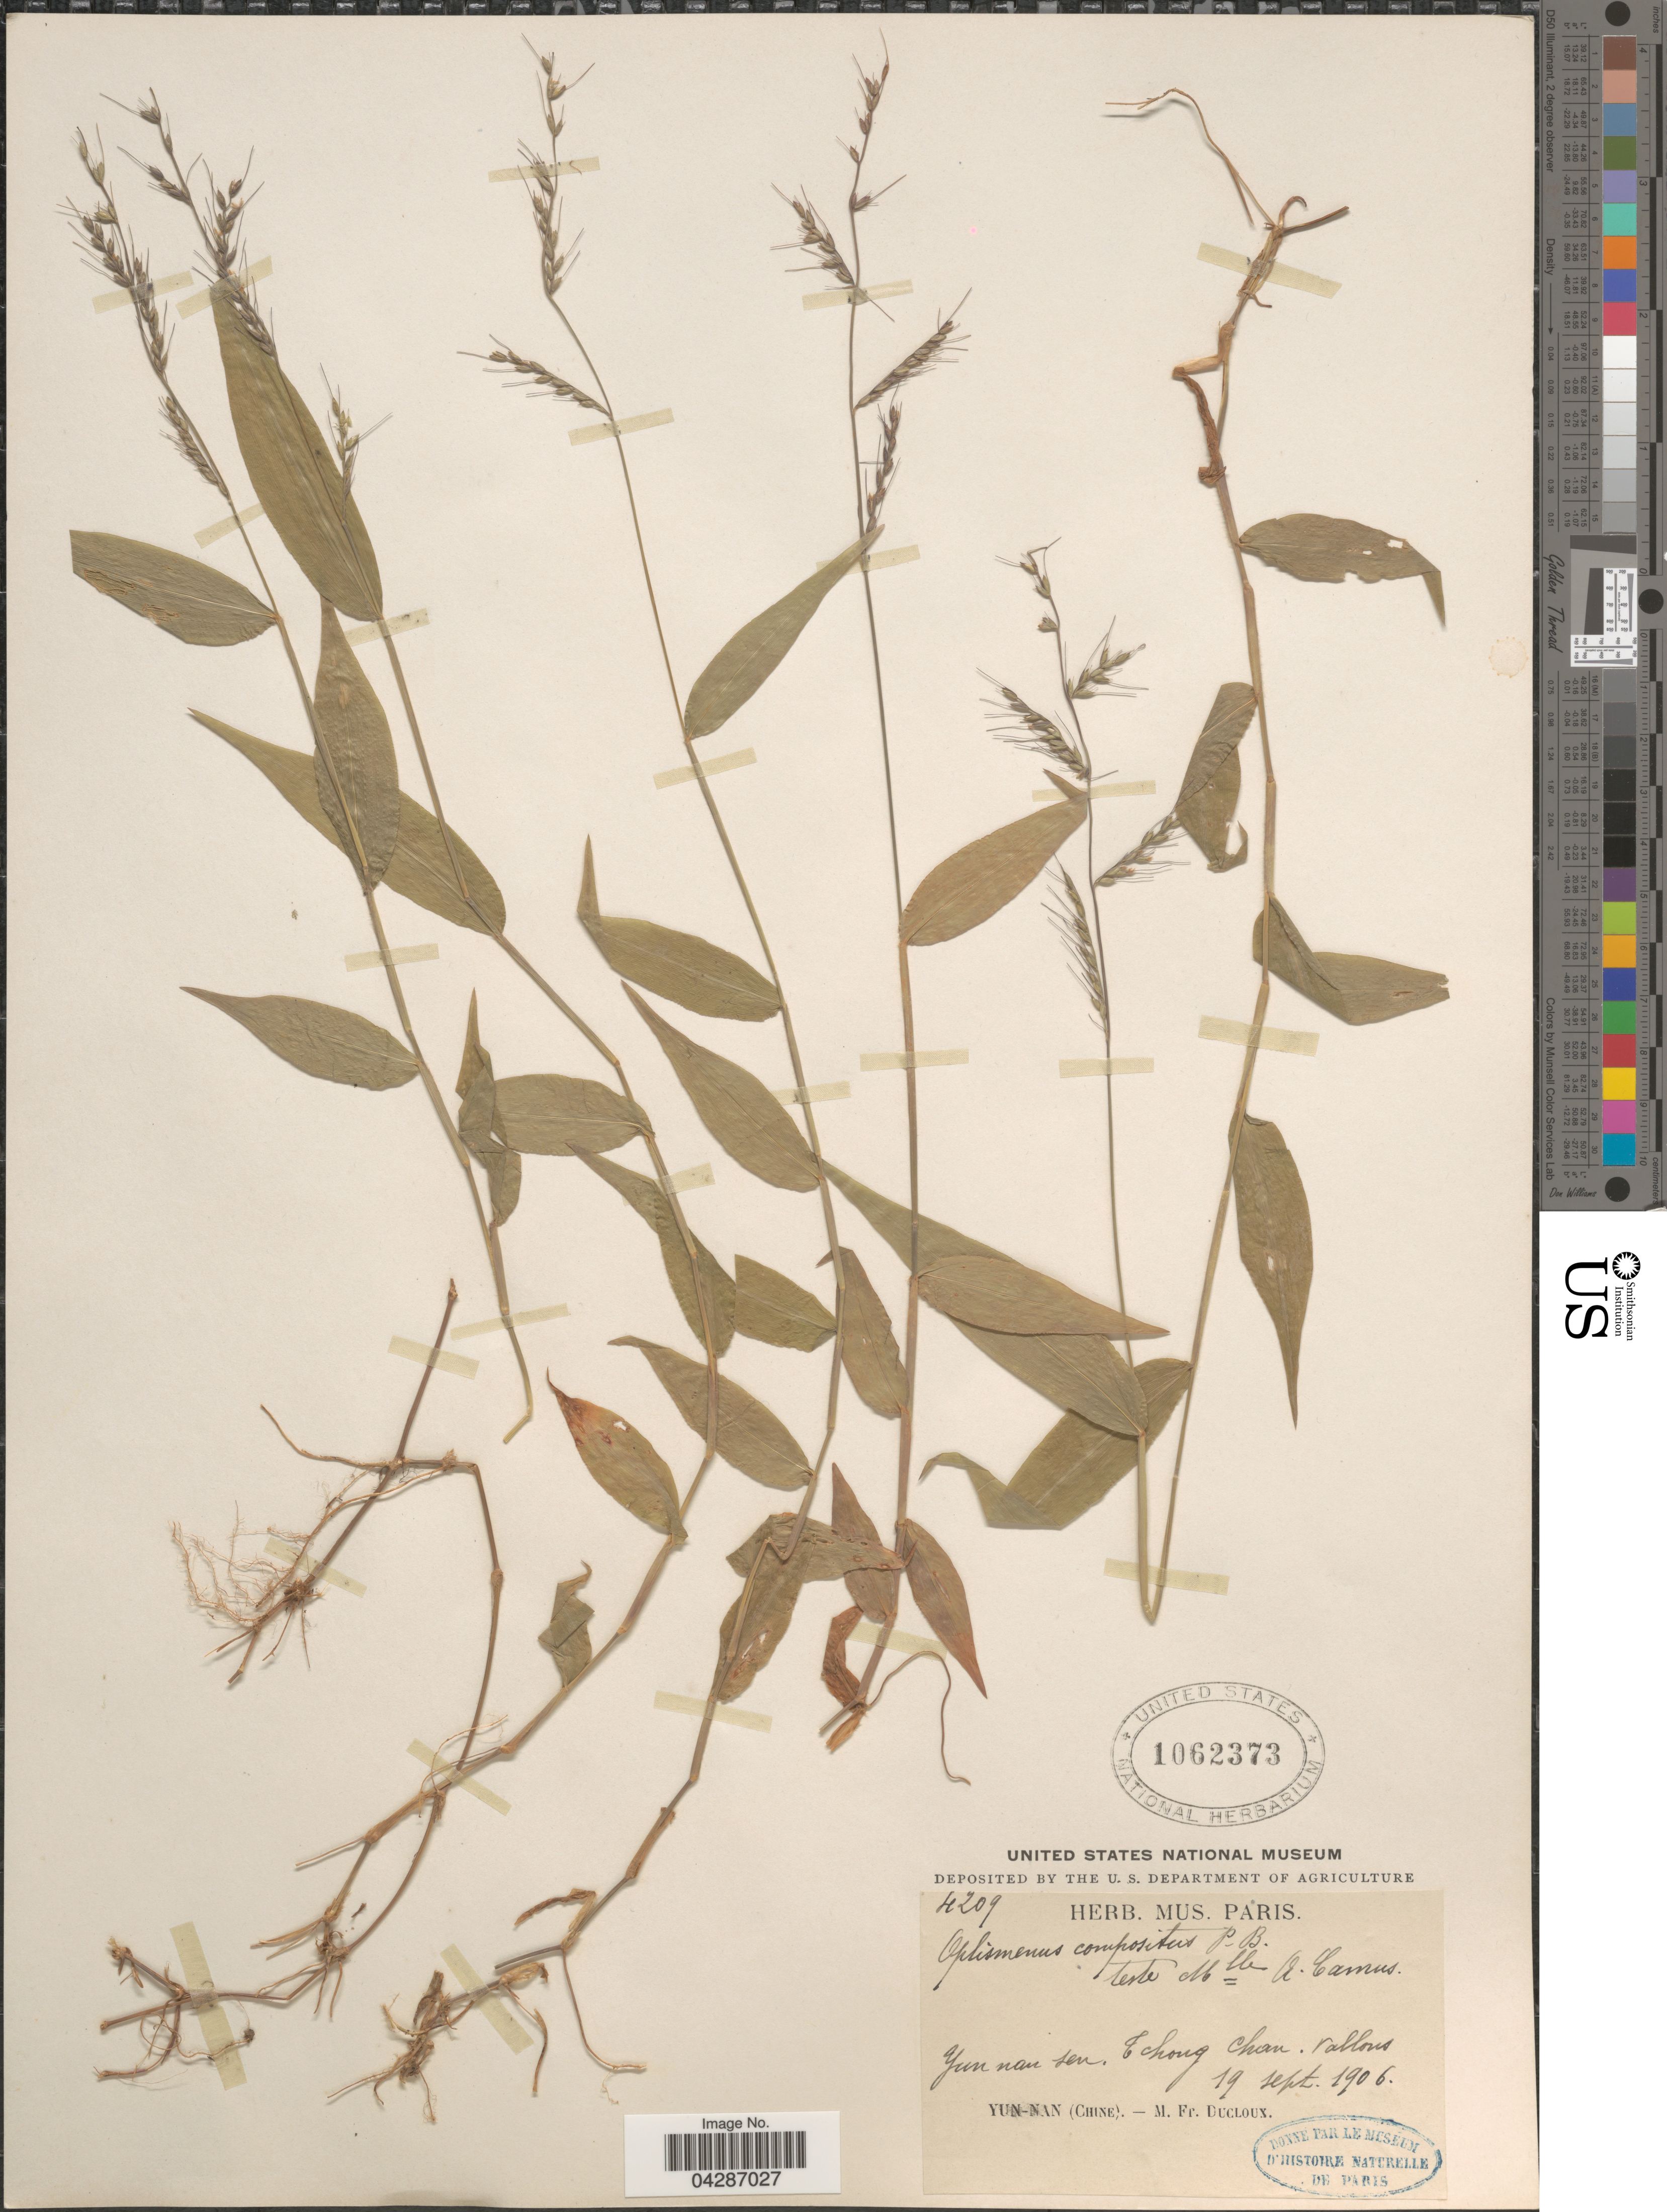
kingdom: Plantae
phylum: Tracheophyta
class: Liliopsida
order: Poales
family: Poaceae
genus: Oplismenus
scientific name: Oplismenus compositus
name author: (L.) P. Beauv.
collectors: M. Ducloux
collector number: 4209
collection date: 1906-09-19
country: China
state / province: Yunnan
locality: Yunnan sen Tchong Chan vallons.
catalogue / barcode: US 1062373